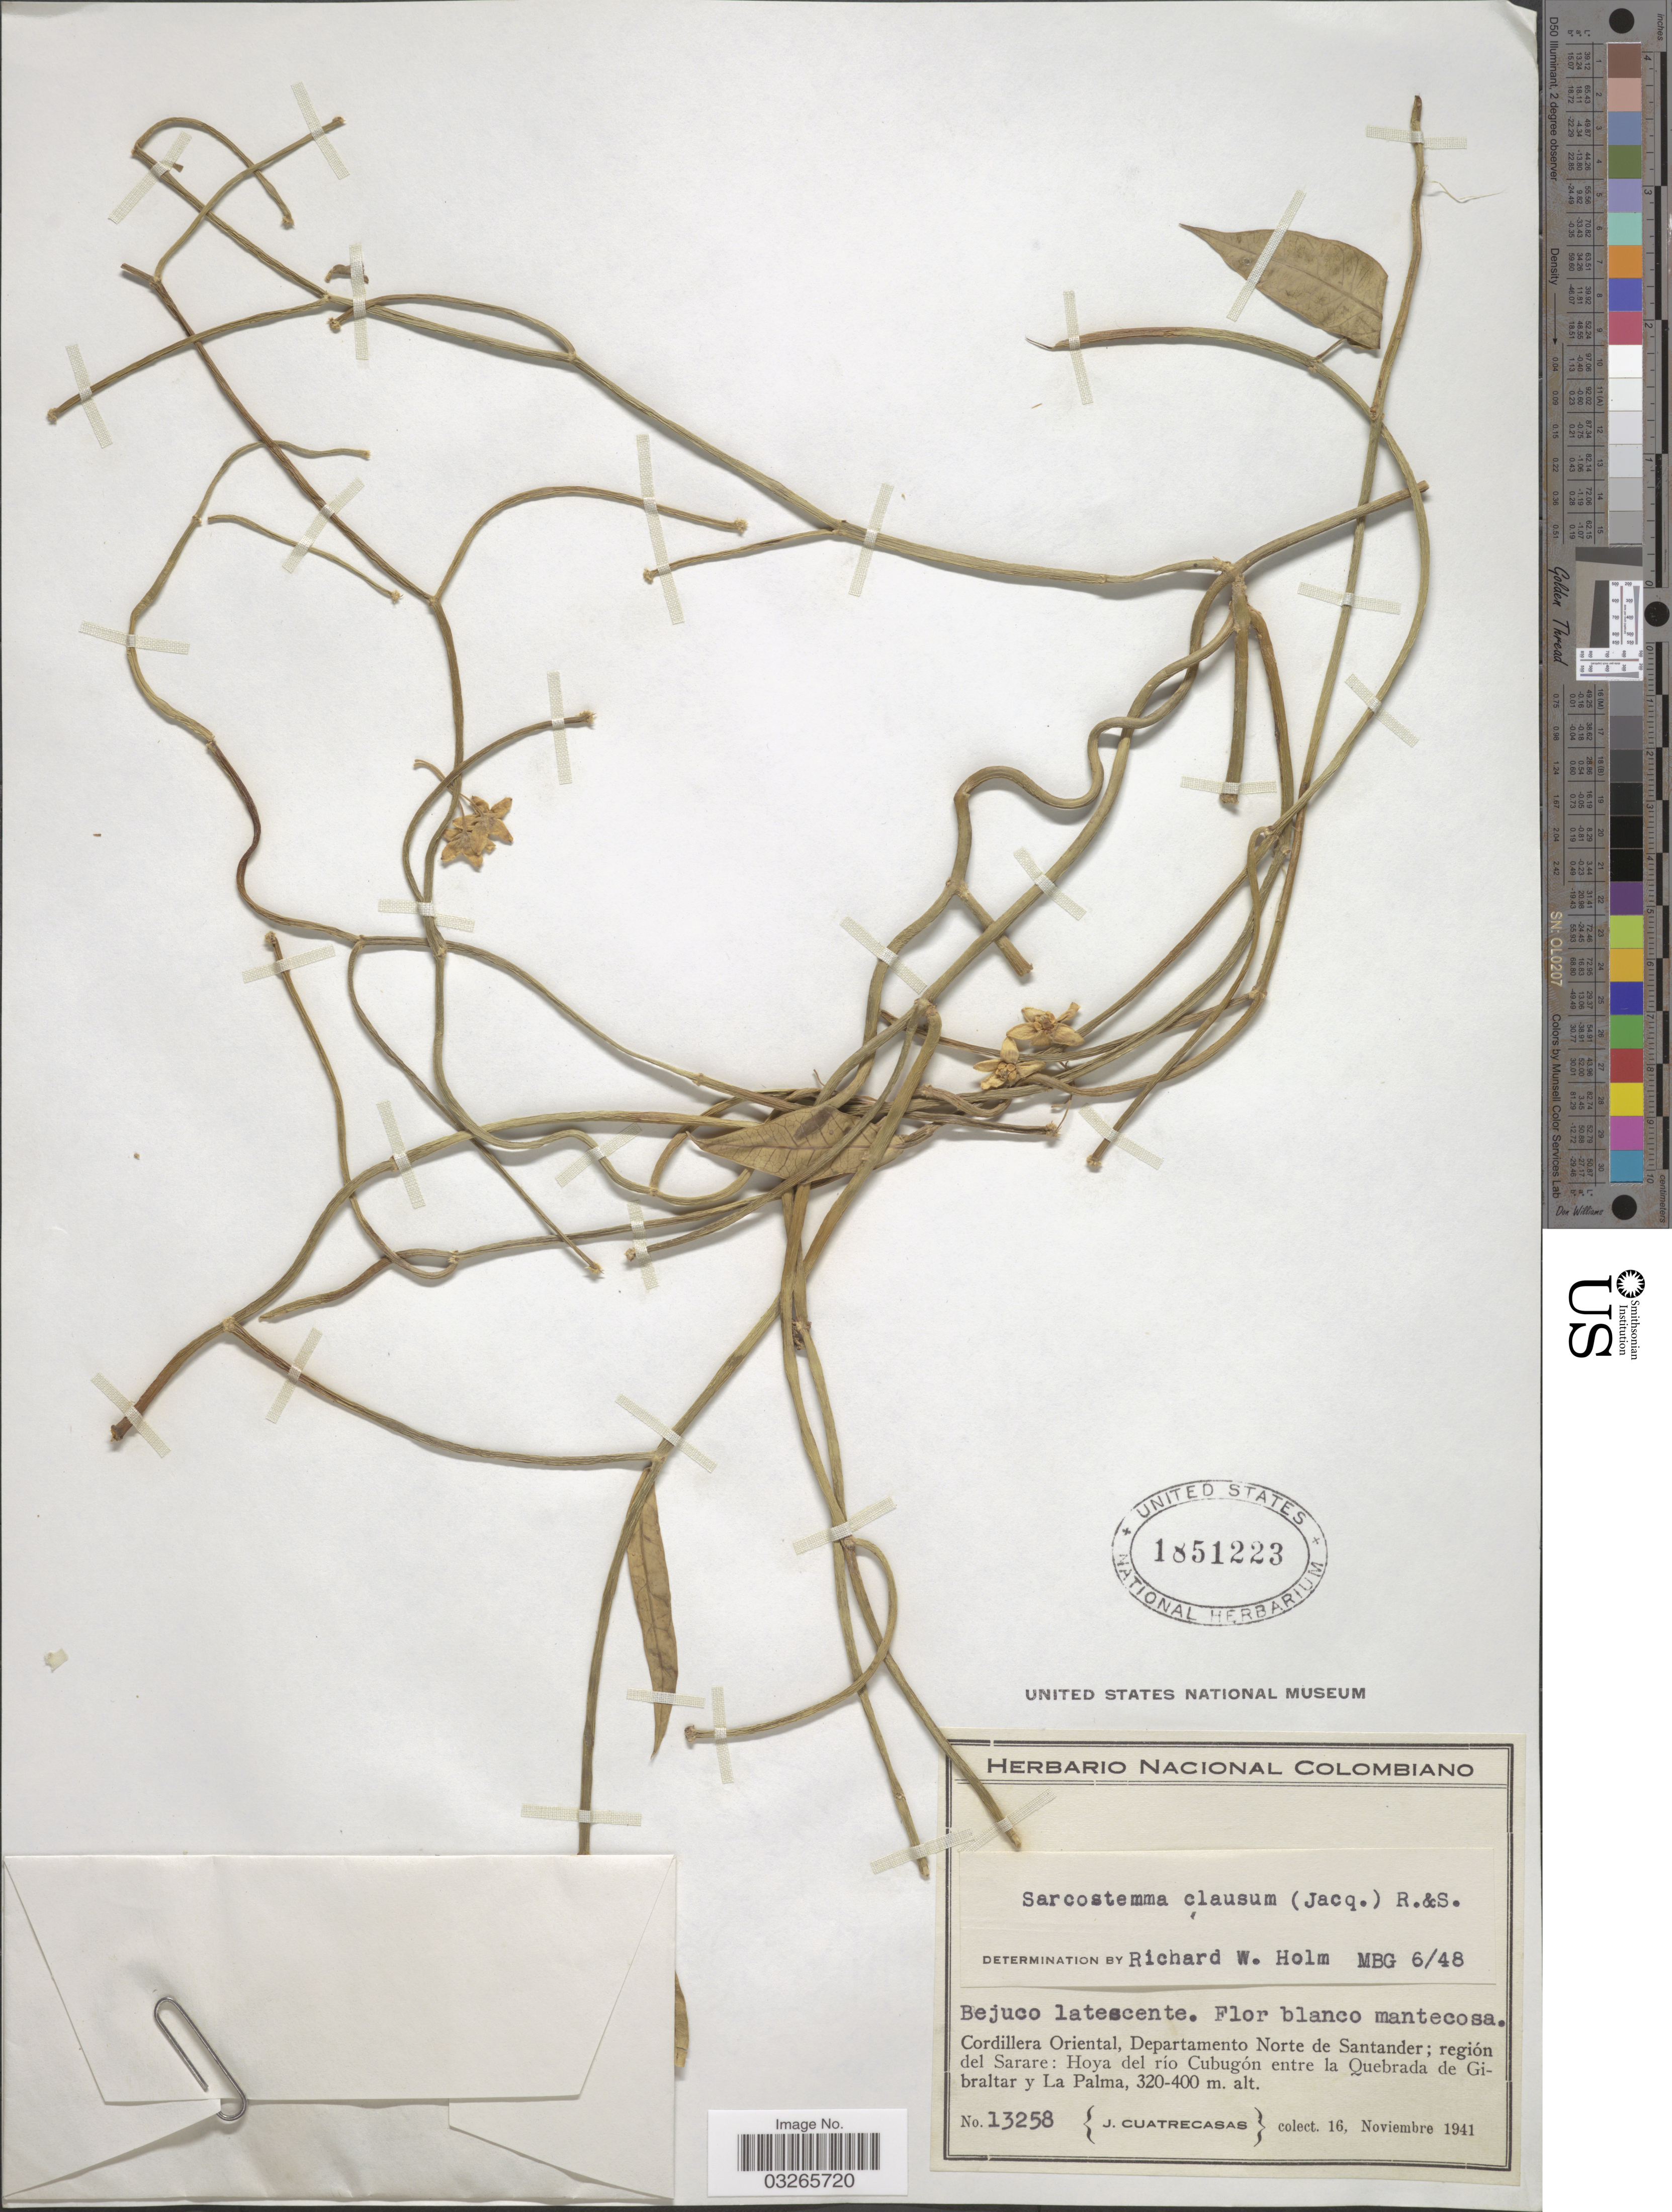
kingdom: Plantae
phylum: Tracheophyta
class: Magnoliopsida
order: Gentianales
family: Apocynaceae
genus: Sarcostemma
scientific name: Sarcostemma clausum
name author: (Jacq.) Schult.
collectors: J. Cuatrecasas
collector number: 13258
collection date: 1941-11-16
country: Colombia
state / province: Norte de Santander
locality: Cordillera Oriental, Departamento Norte de Santander; región del Sarare: Hoya del río Cubugón entre la Quebrada de Gibraltar y La Palma.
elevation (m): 320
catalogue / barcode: US 1851223